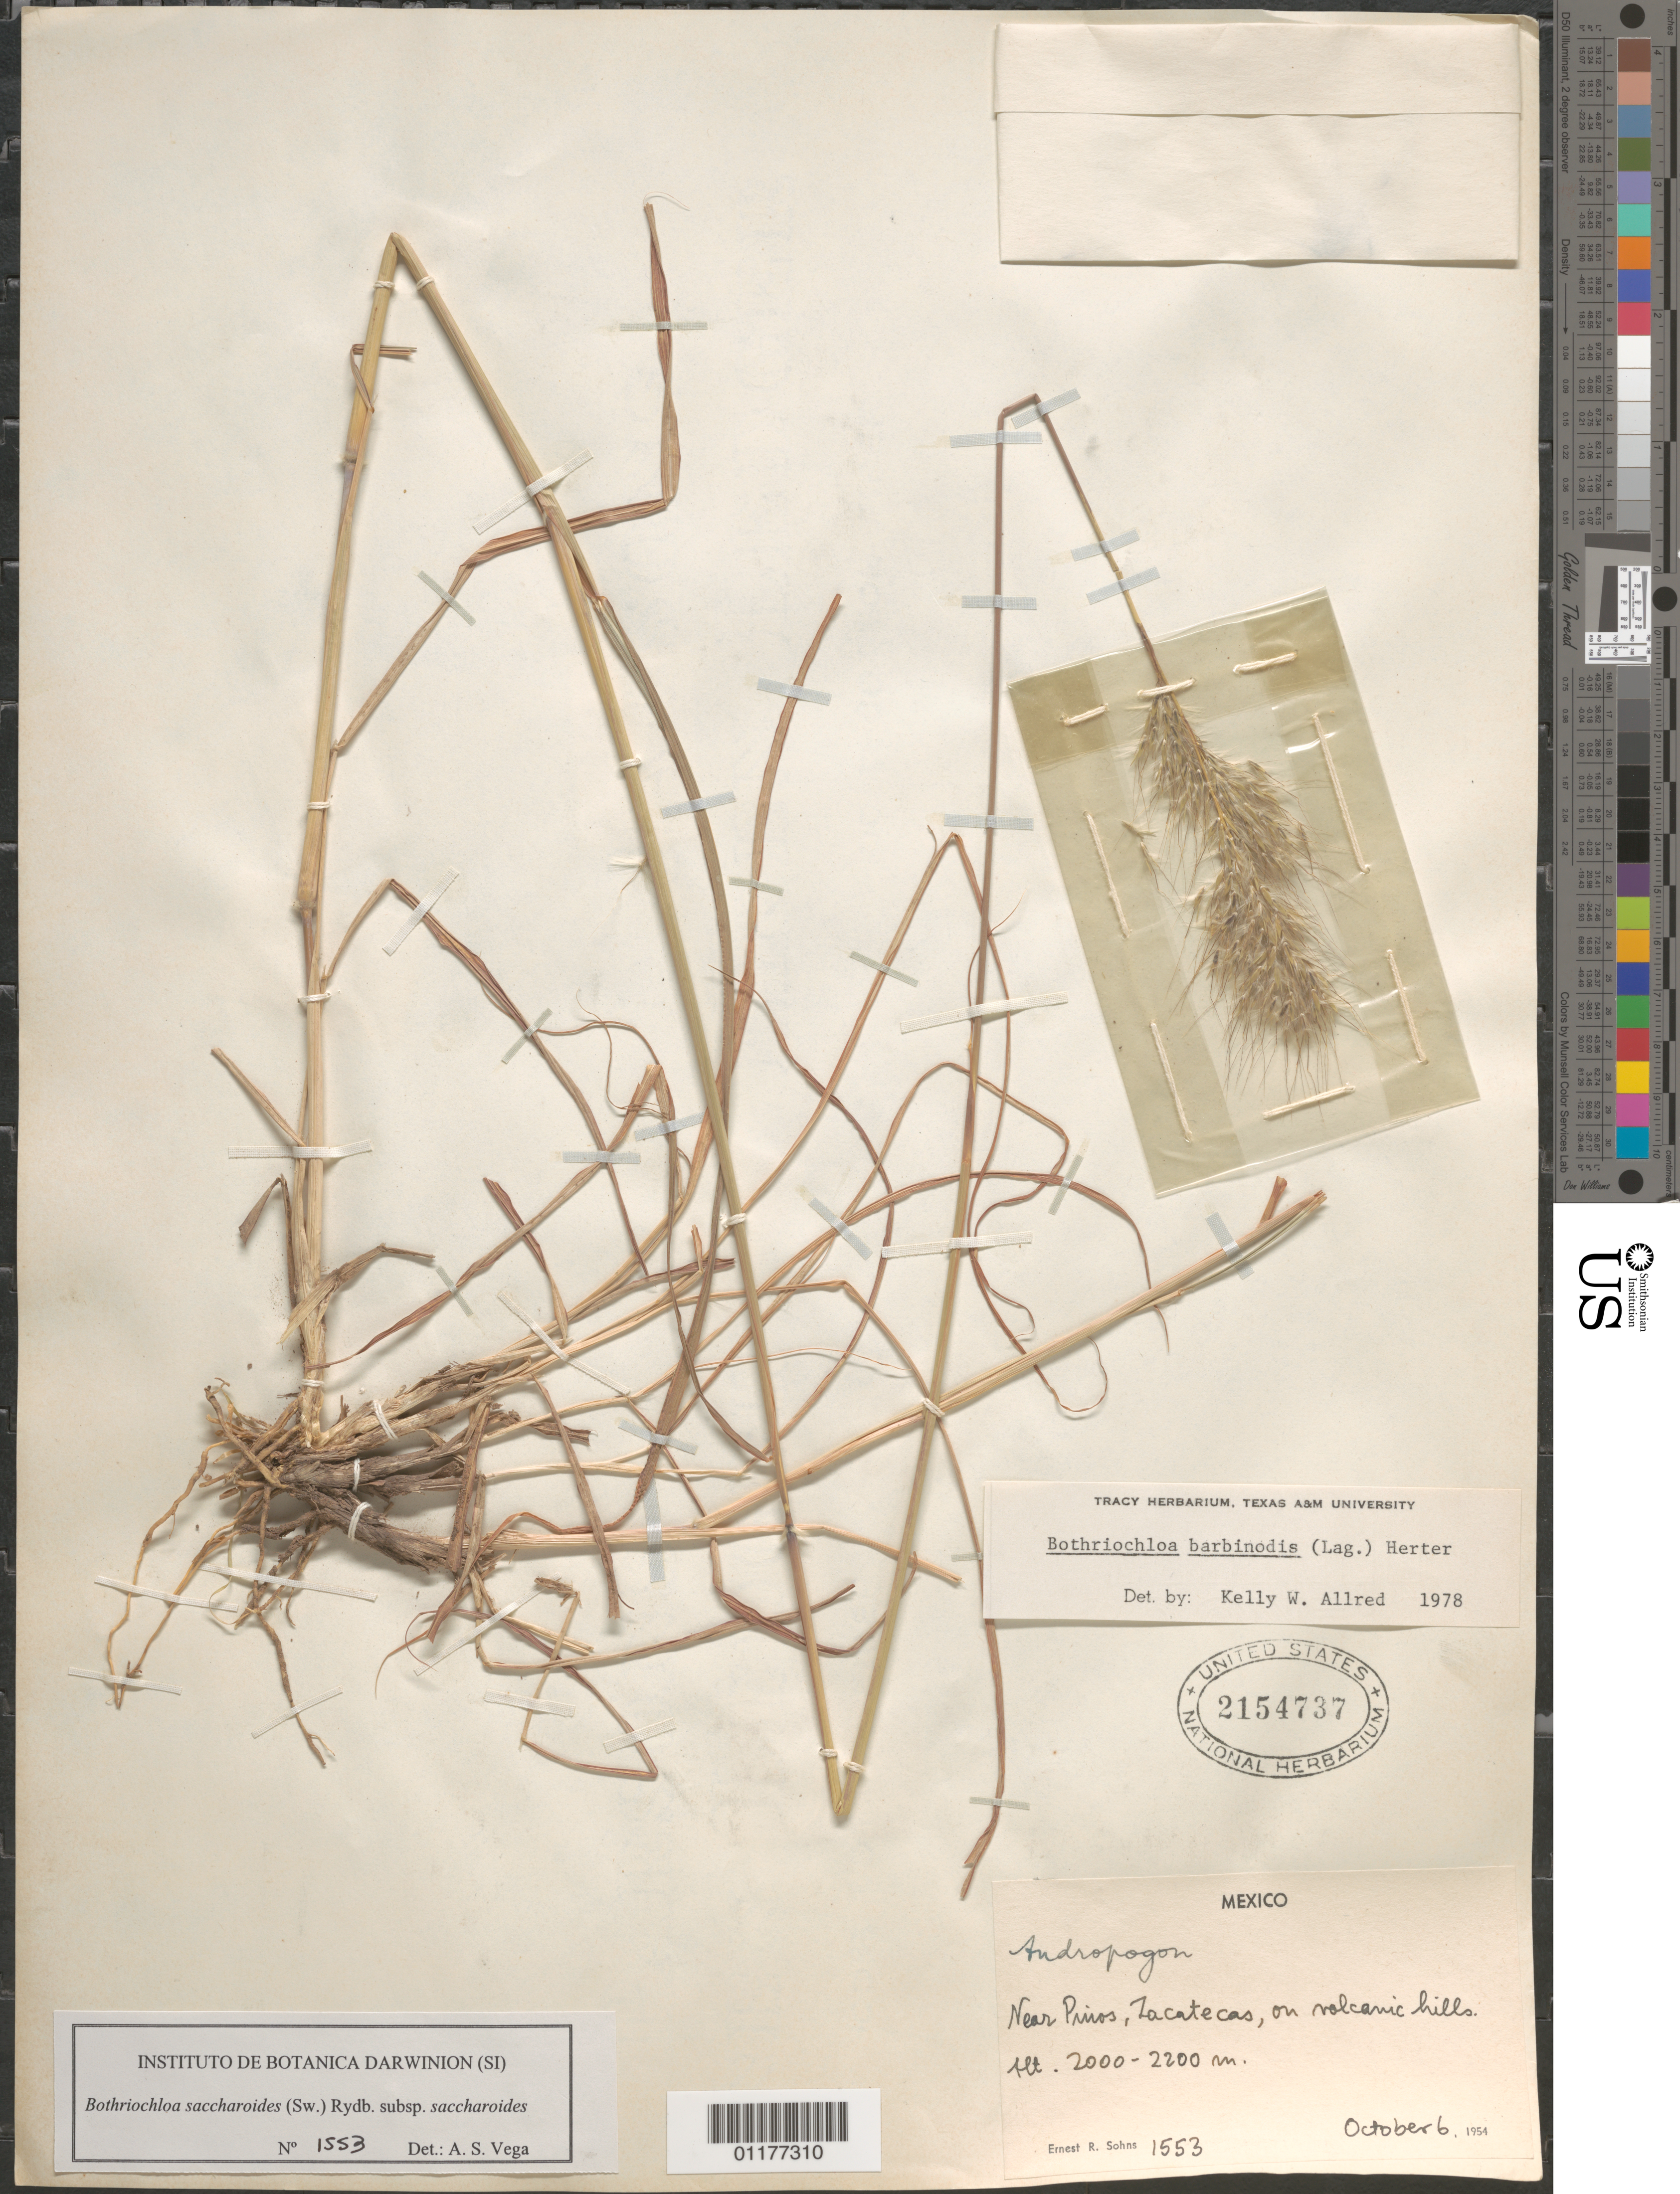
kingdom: Plantae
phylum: Tracheophyta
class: Liliopsida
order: Poales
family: Poaceae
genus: Bothriochloa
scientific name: Bothriochloa saccharoides subsp. saccharoides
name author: (Sw.) Rydb.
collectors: E. R. Sohns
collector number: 1553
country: Mexico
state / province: Zacatecas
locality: Near Pinos, on volcanic hills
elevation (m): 2000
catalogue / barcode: US 2154737